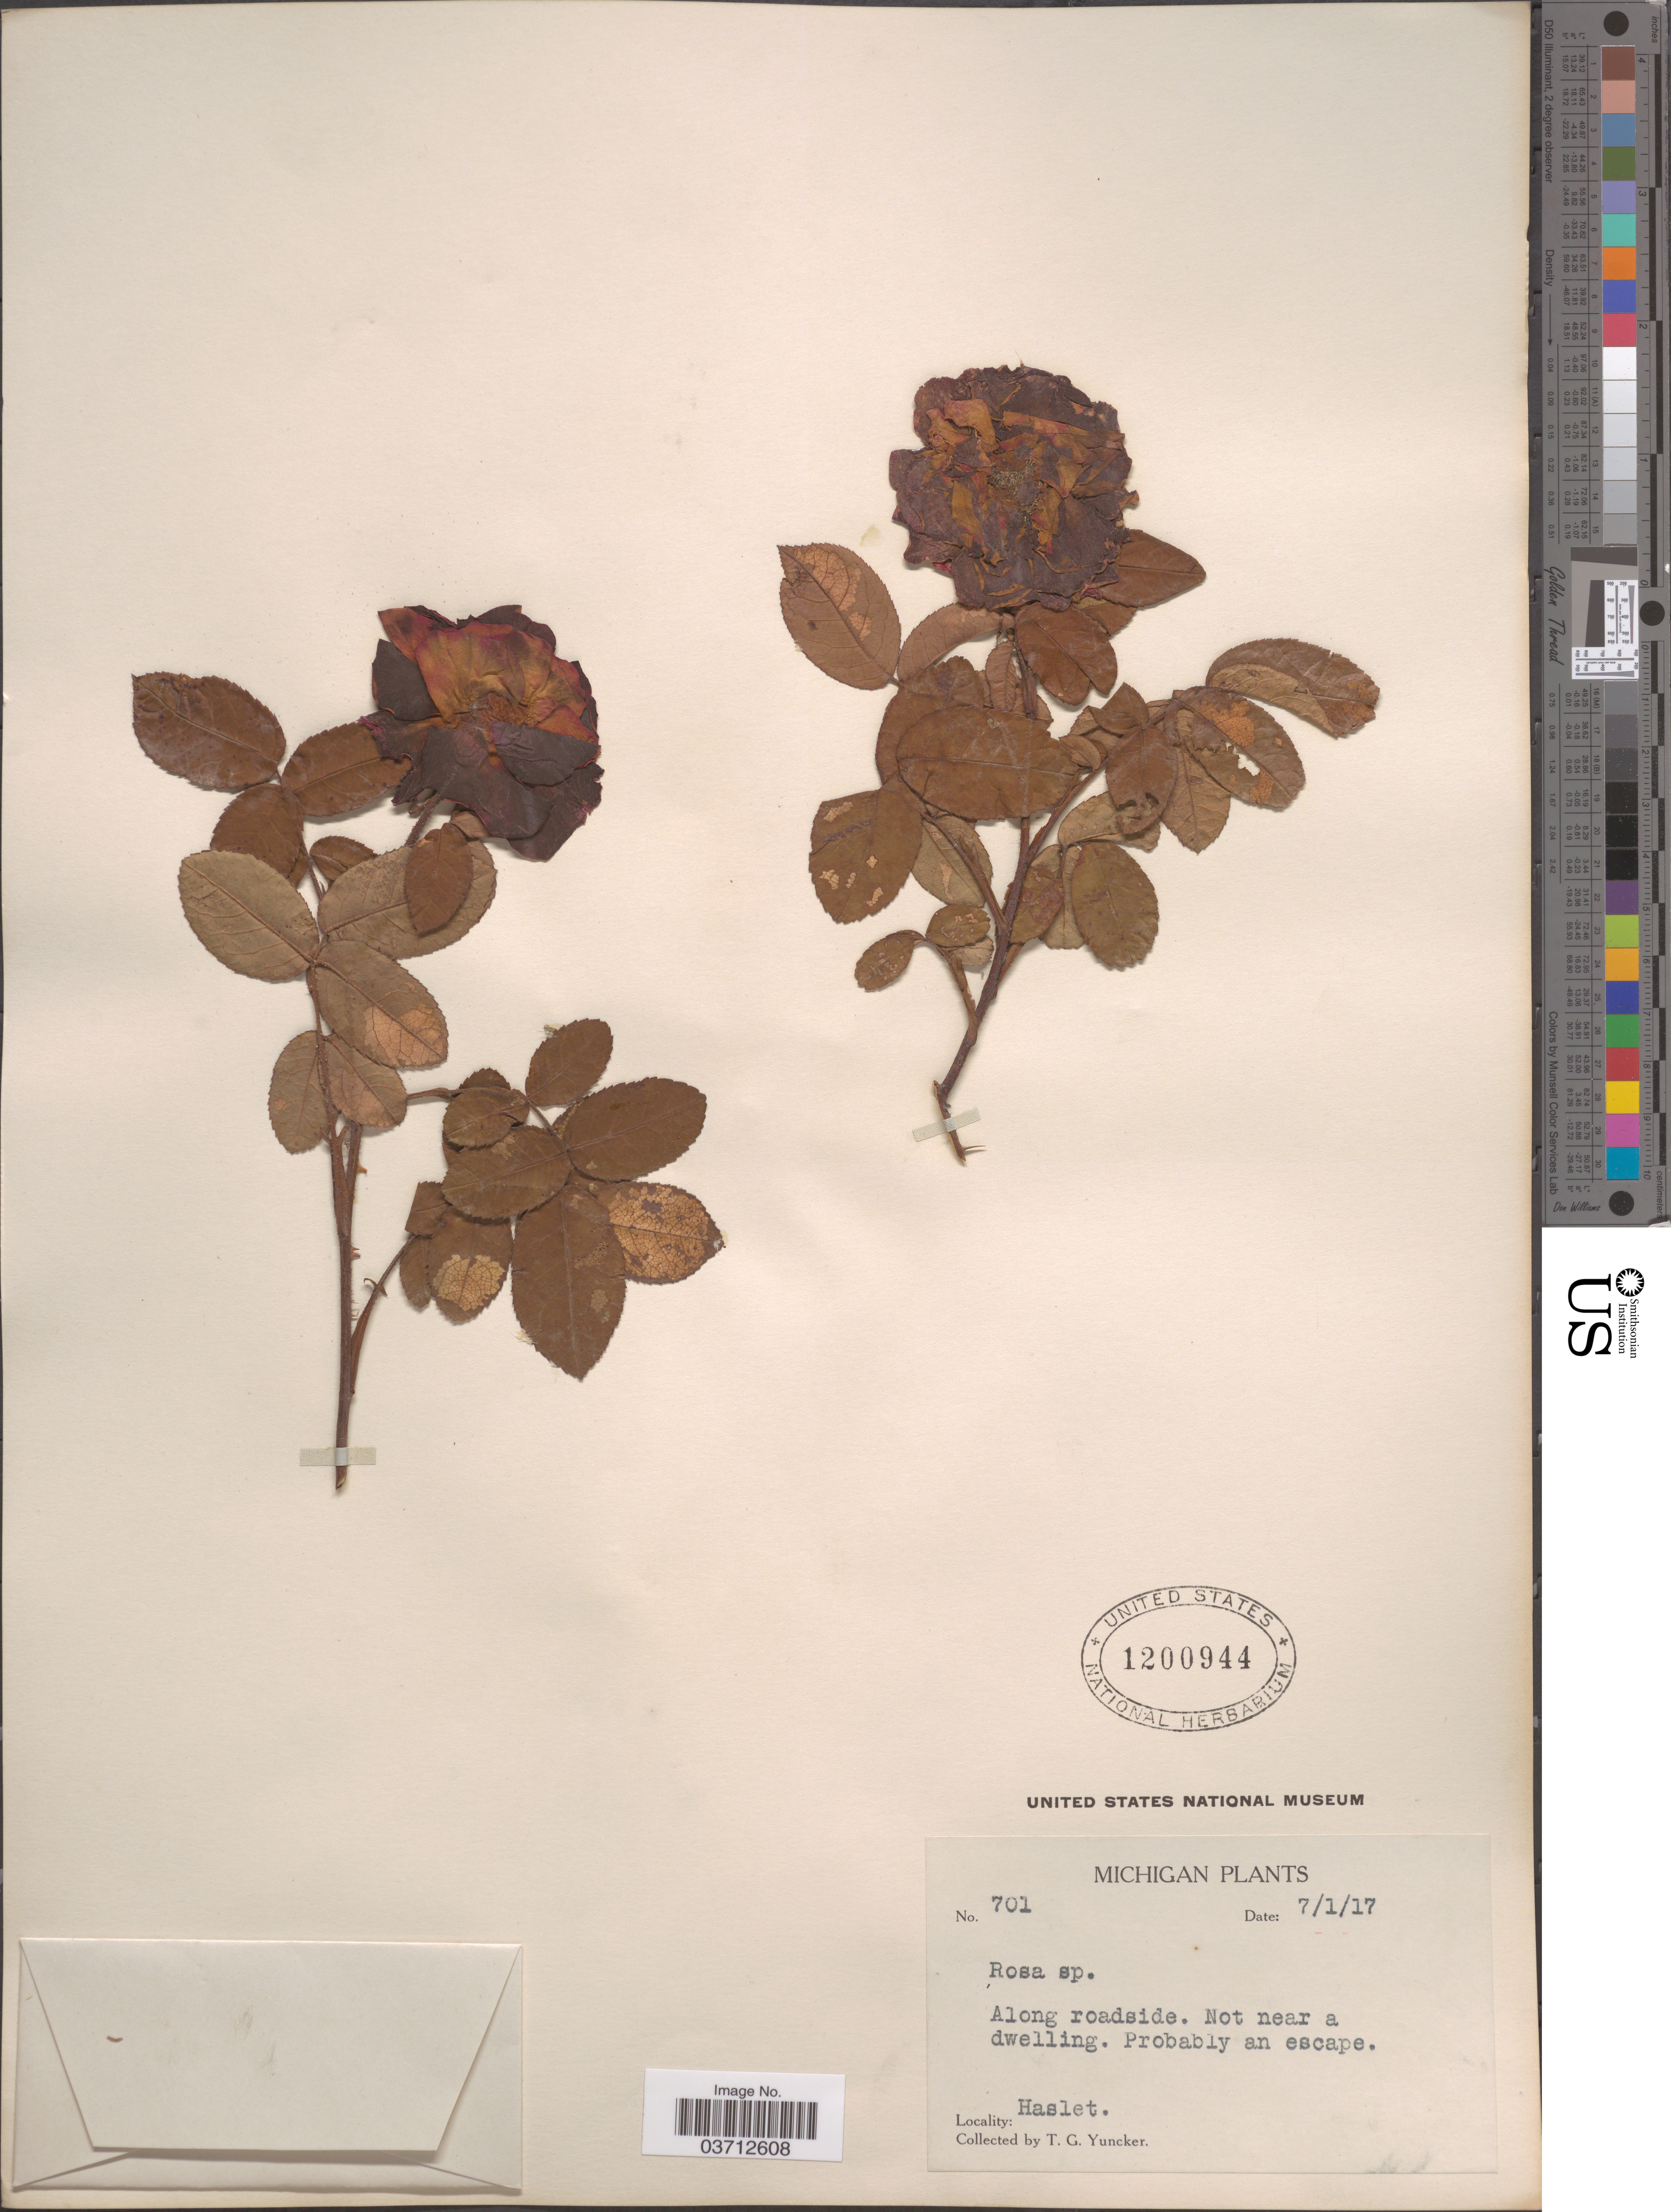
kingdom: Plantae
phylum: Tracheophyta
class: Magnoliopsida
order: Rosales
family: Rosaceae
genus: Rosa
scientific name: Rosa sp.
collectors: T. G. Yuncker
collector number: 701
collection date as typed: Transcribed d/m/y: 1/7/17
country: United States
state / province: Michigan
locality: Along roadside. Haslet.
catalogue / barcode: US 1200944